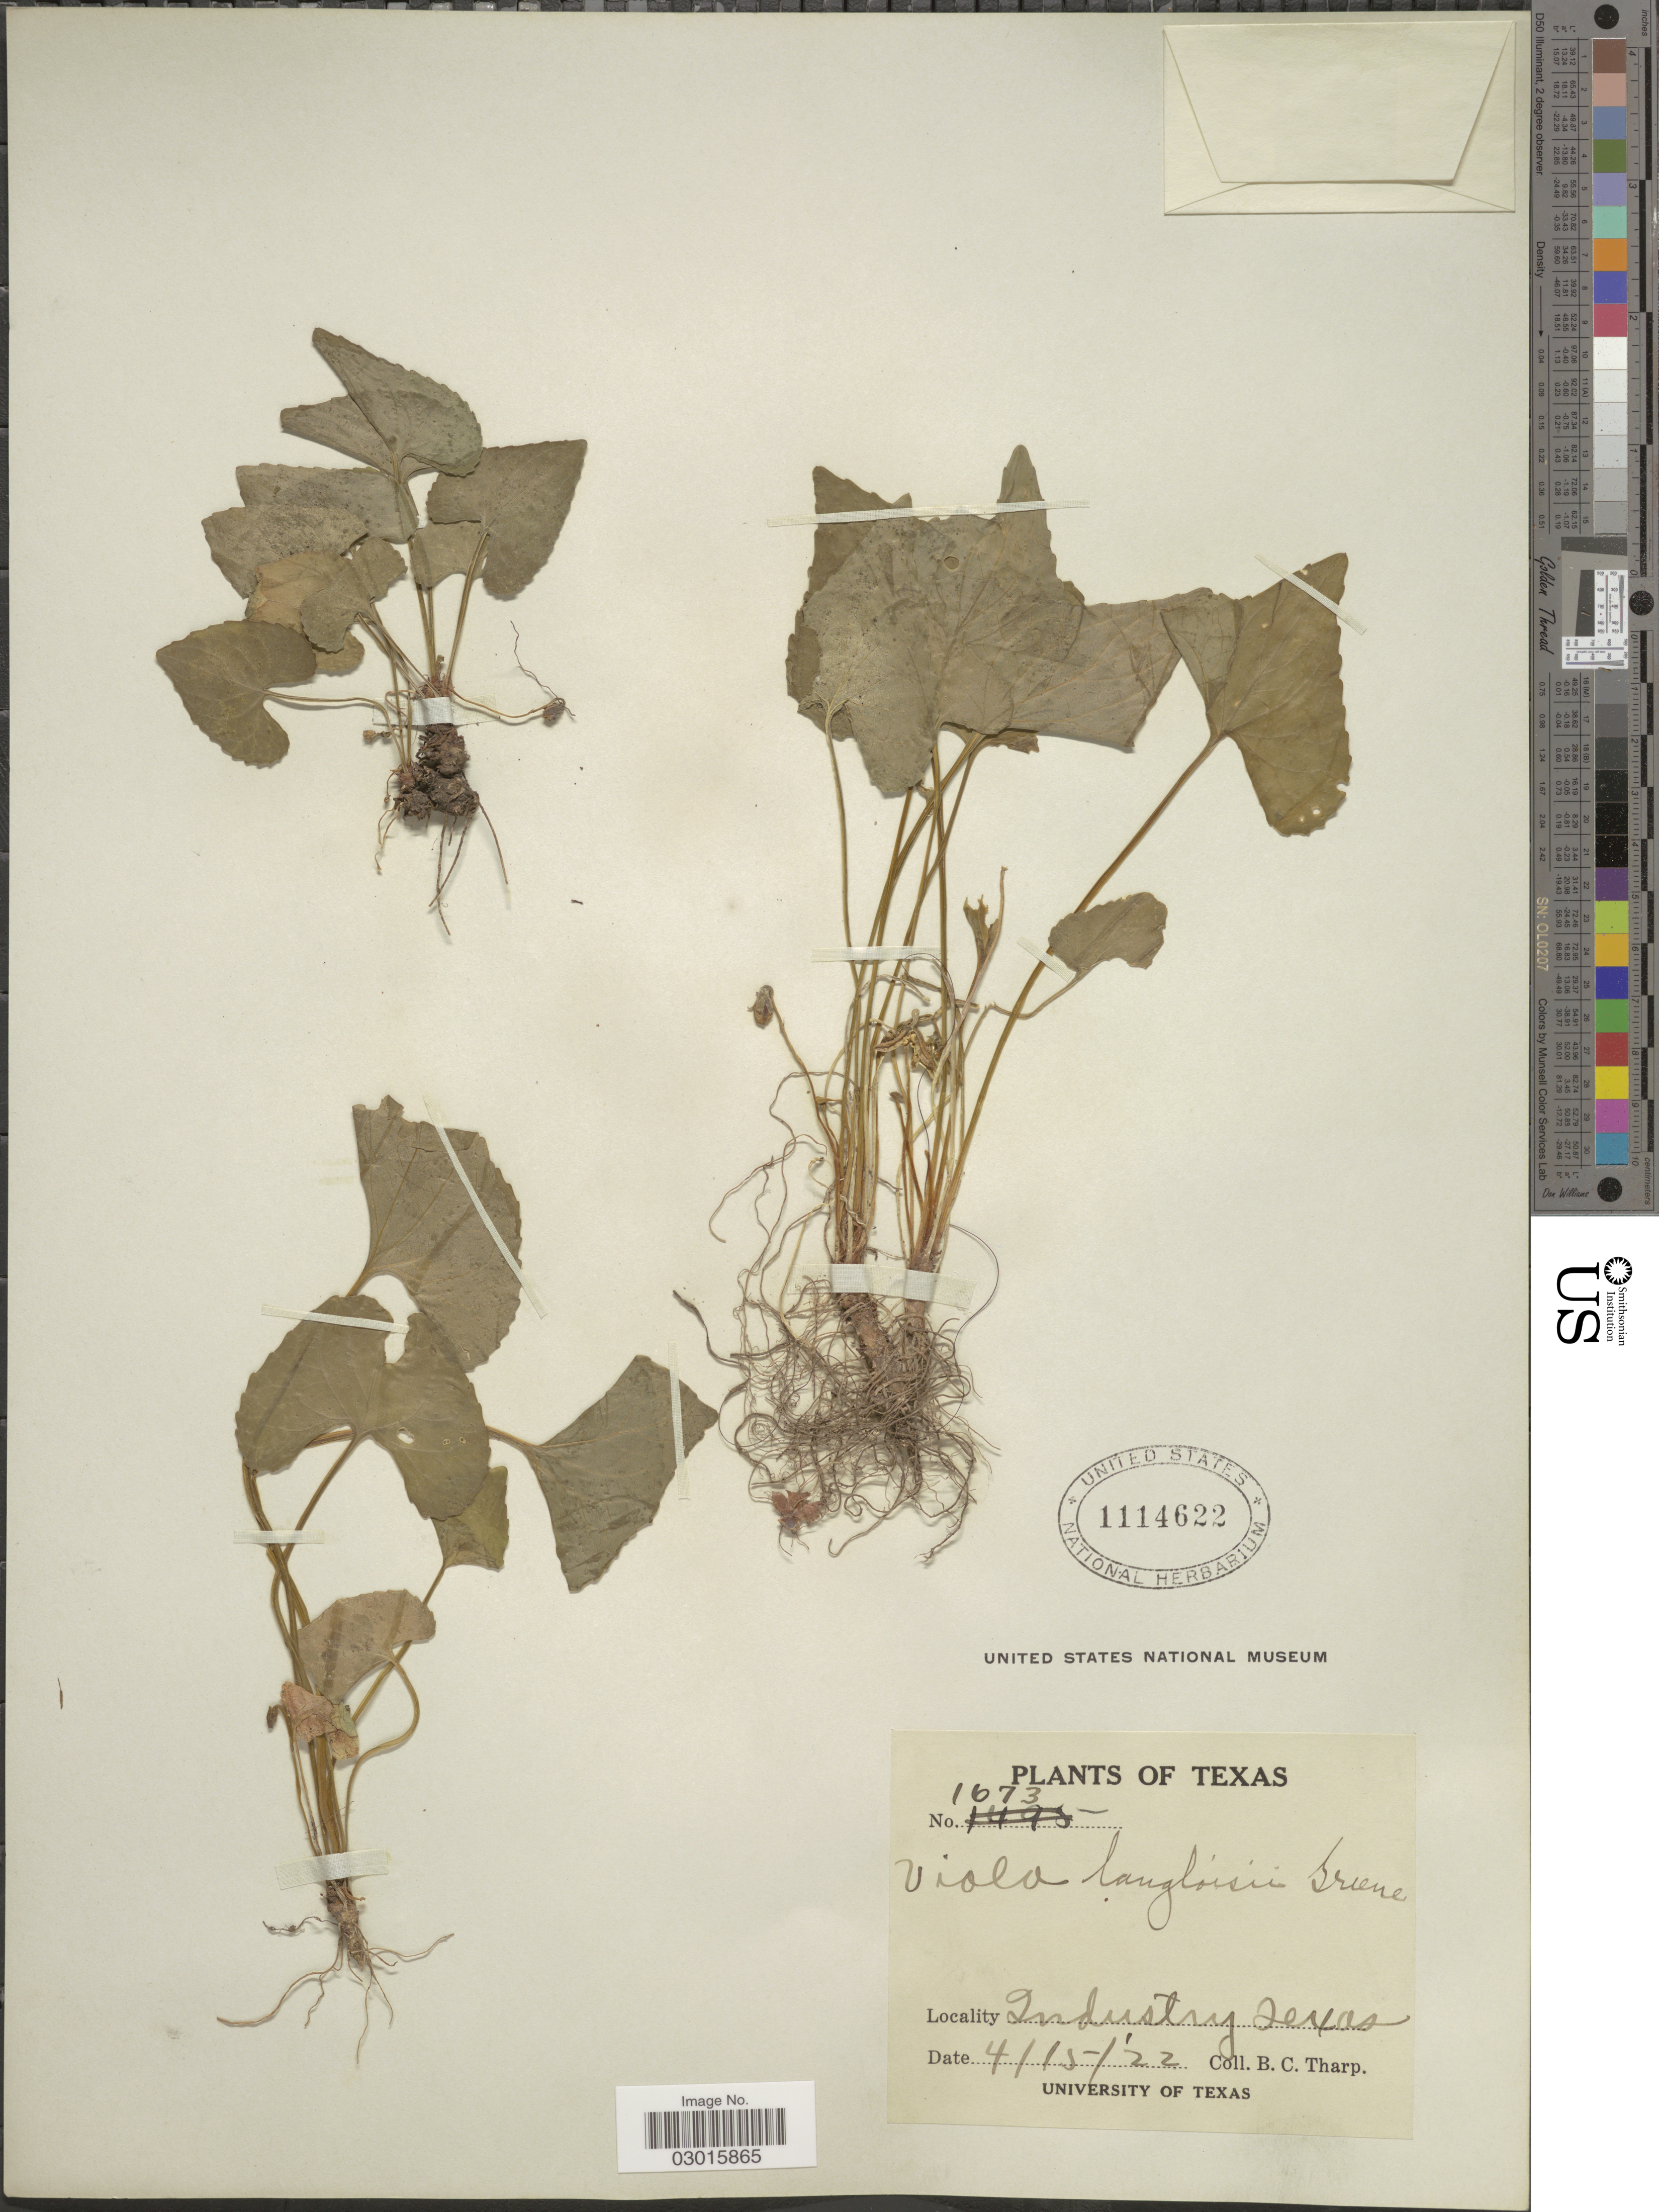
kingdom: Plantae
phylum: Tracheophyta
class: Magnoliopsida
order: Malpighiales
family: Violaceae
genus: Viola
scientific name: Viola langloisii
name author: Greene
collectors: B. C. Tharp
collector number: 1673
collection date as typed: Transcribed d/m/y: 15/4/22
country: United States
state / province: Texas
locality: Industry Texas.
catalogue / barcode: US 1114622